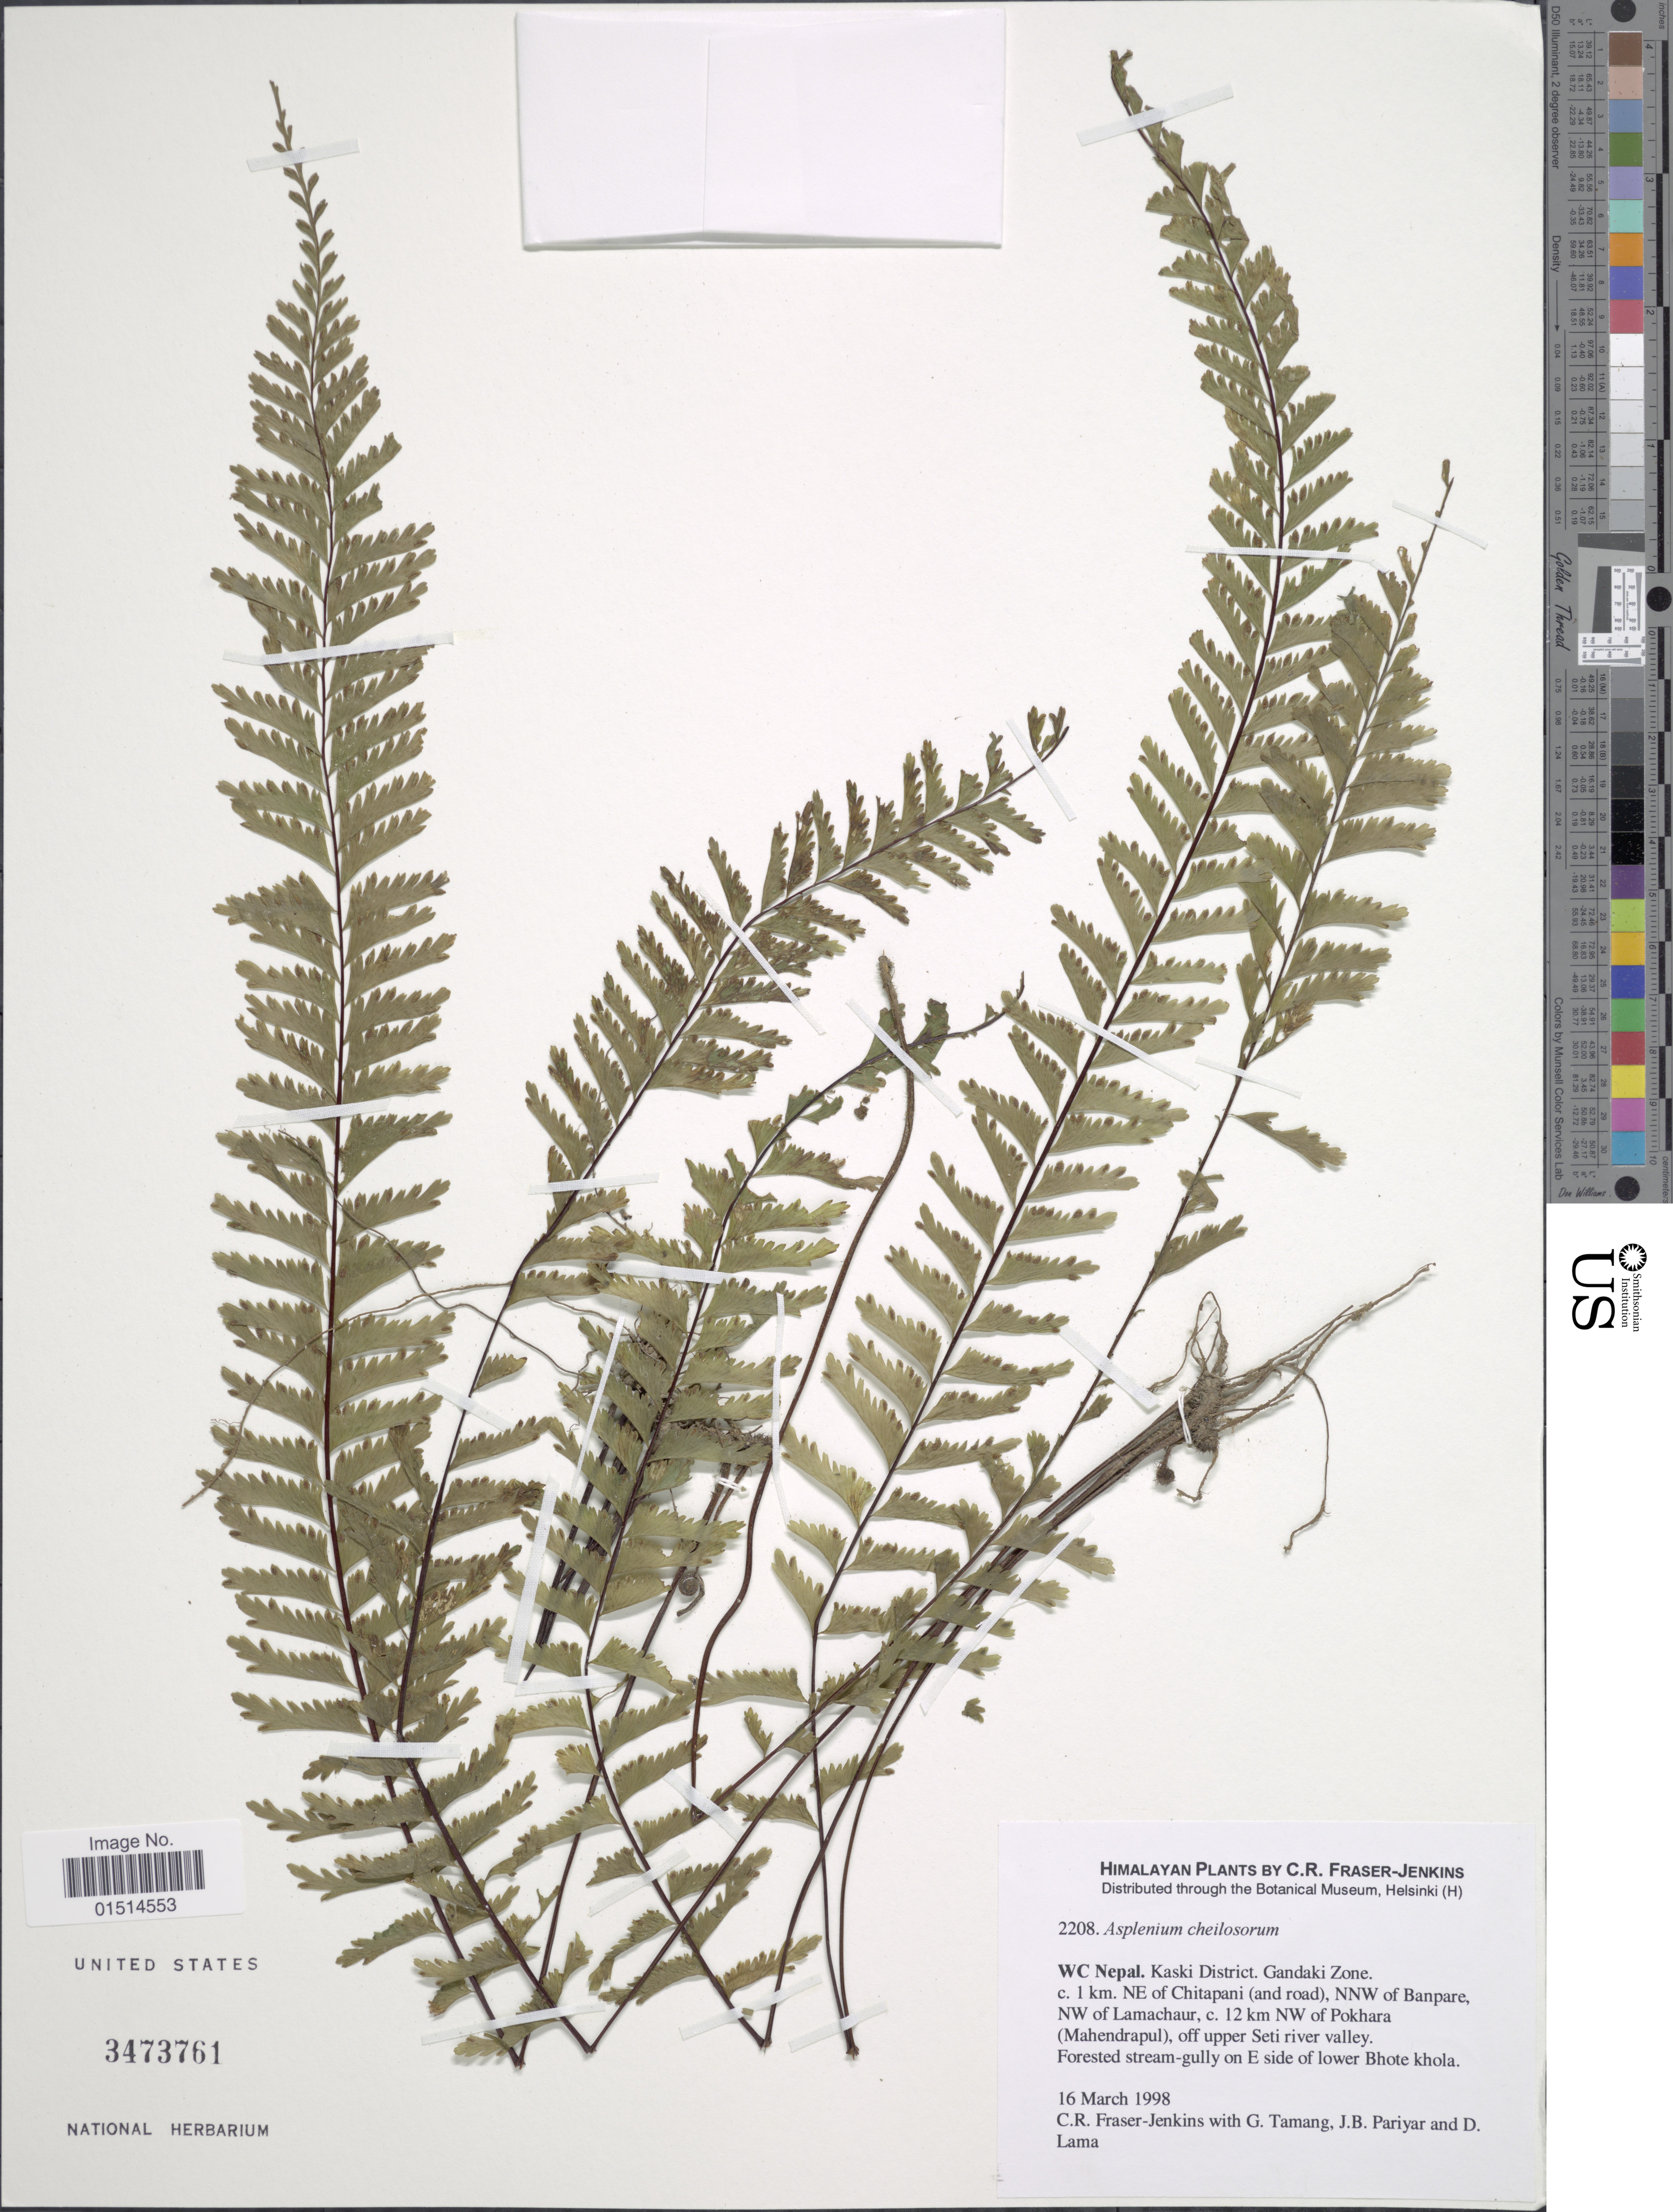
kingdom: Plantae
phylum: Tracheophyta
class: Polypodiopsida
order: Polypodiales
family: Aspleniaceae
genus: Asplenium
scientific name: Asplenium cheilosorum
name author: Kunze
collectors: C. R. Fraser-Jenkins, G. Tamang, J. Pariyar & D. Lama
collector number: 2208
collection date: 1998-03-16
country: Nepal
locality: Himalaya, WC Nepal, Kaski District, Gandaki Zone, c. 1 km. NE of Chitapani (and road), NNW of Banpare, NW of Lamachaur, c. 12 km NW of Pokhara(Mahendrapaul), off upper Seti river valley, forested stream-gully on E side of lower Bhote khola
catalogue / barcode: US 3473761